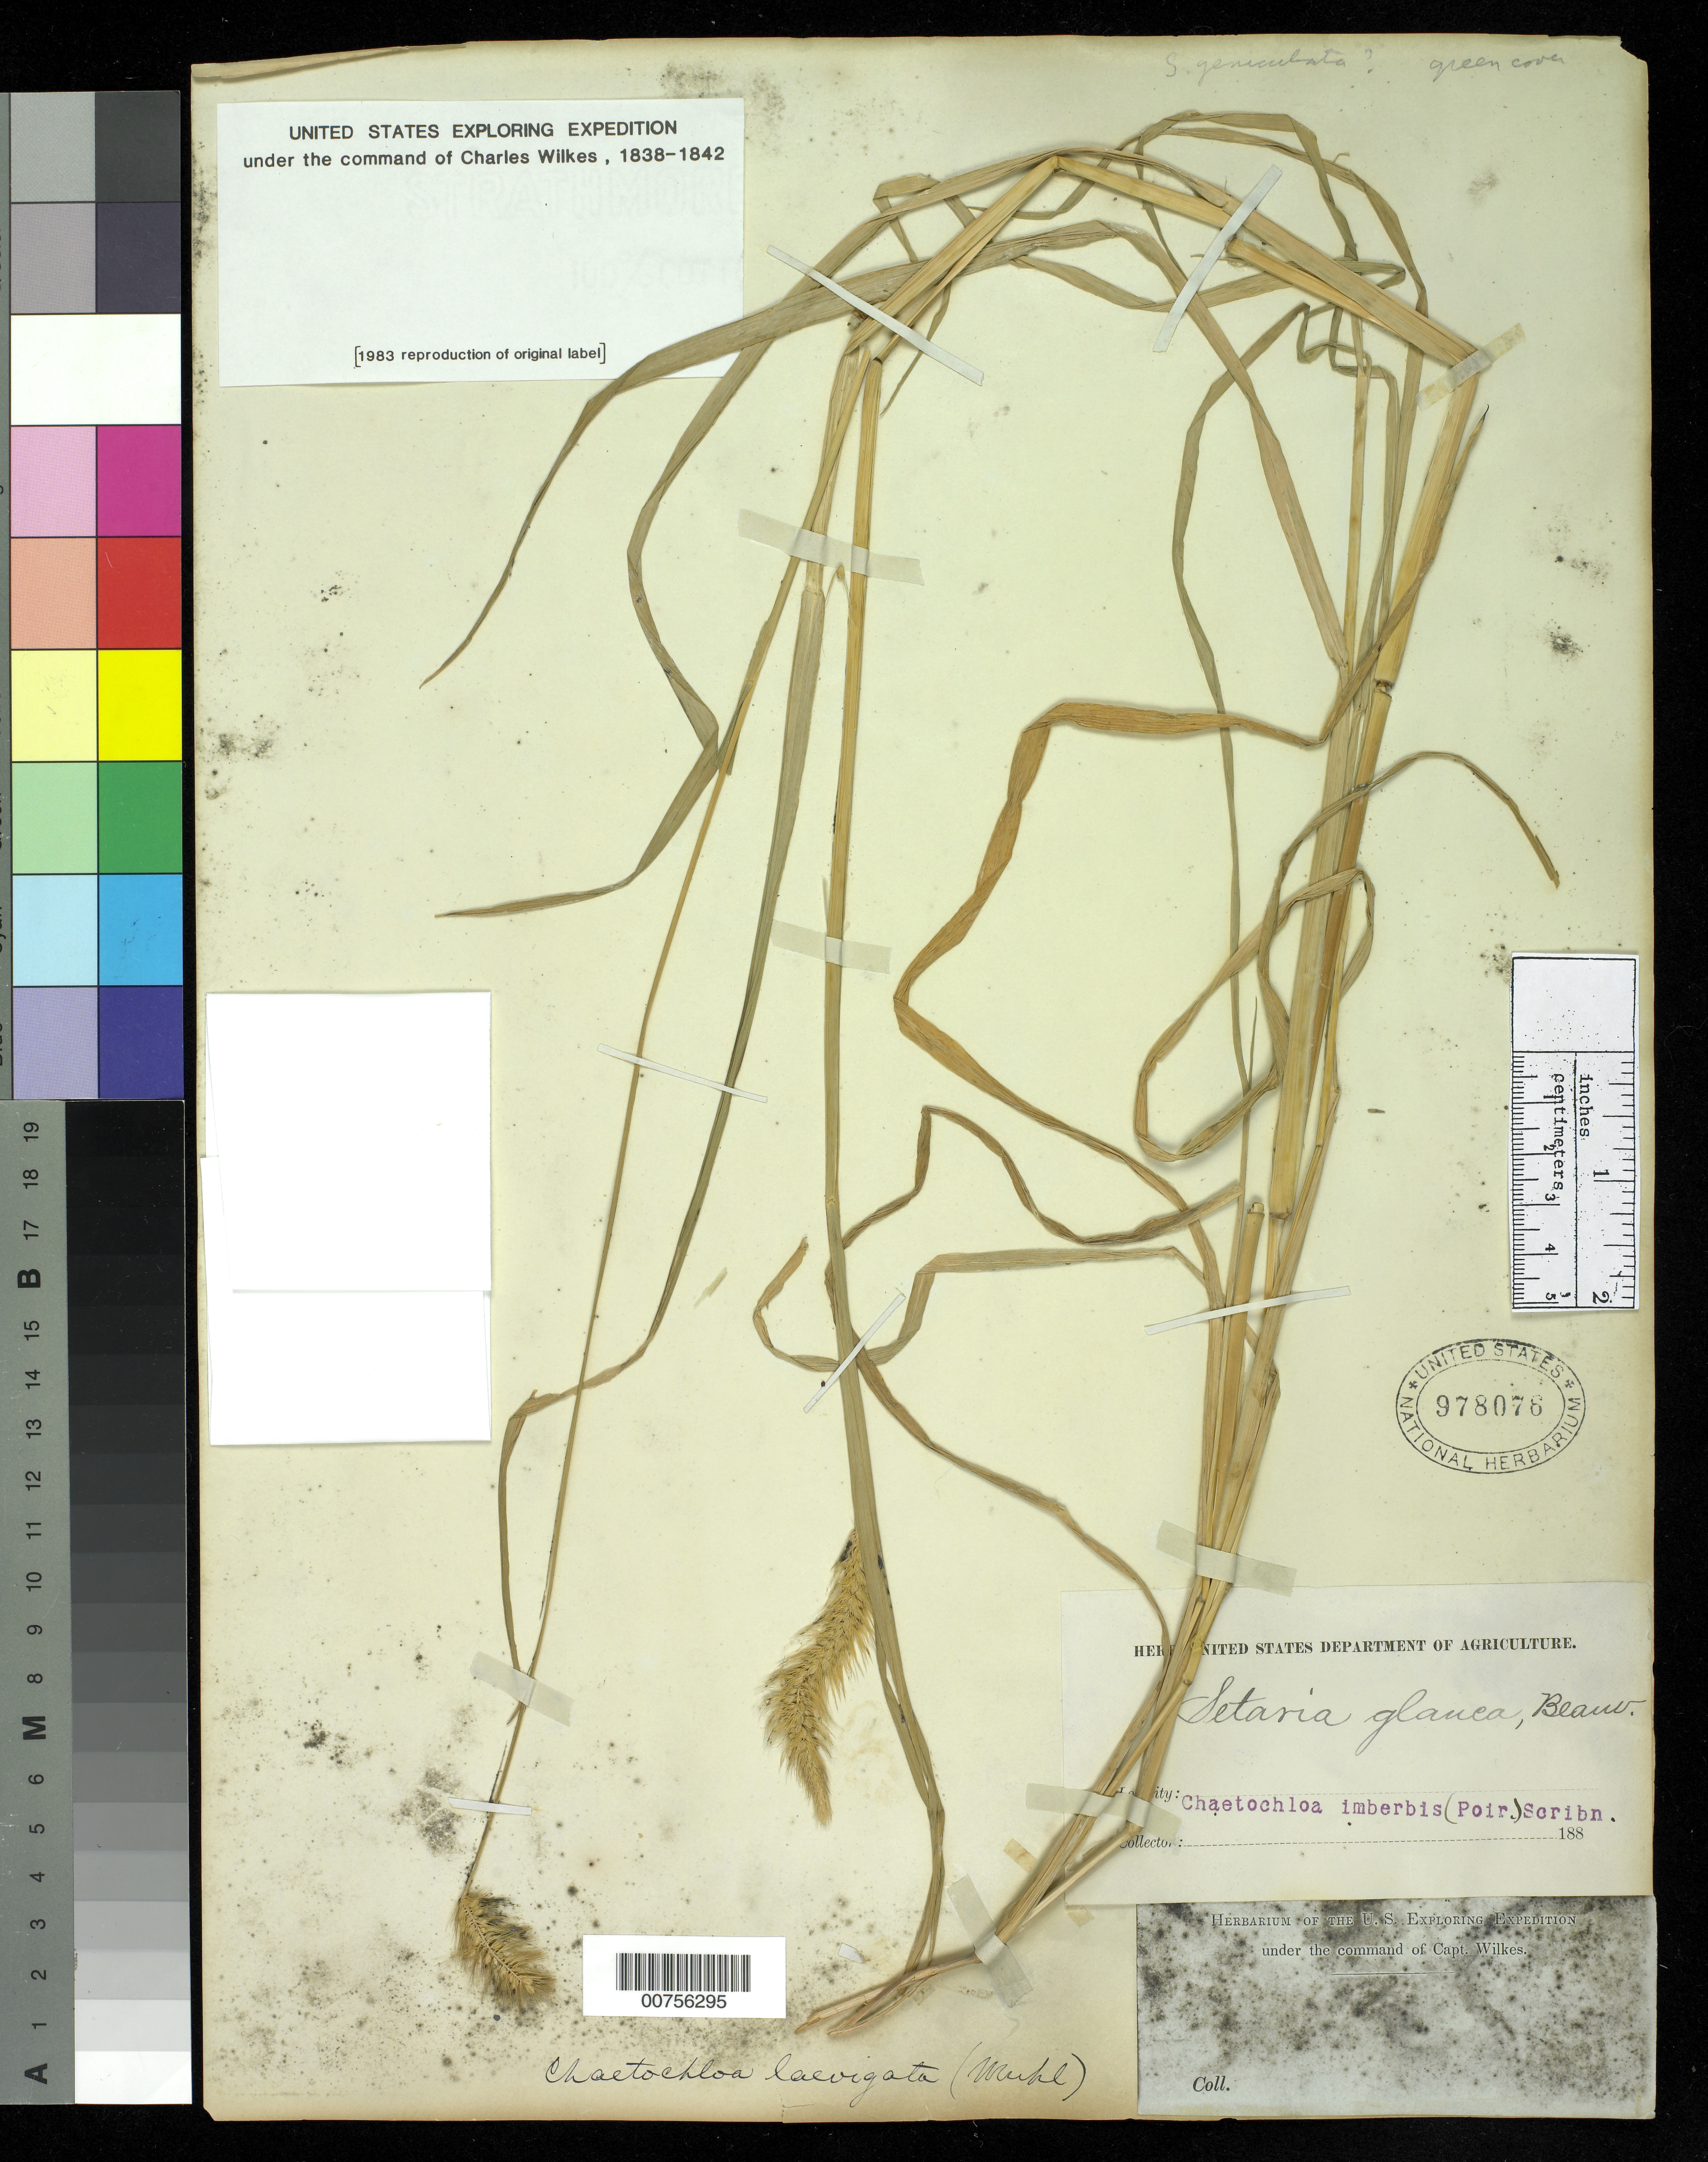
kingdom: Plantae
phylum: Tracheophyta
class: Liliopsida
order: Poales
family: Poaceae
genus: Chaetochloa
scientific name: Chaetochloa laevigata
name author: Scribn.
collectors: Wilkes Explor. Exped.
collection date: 1838/1842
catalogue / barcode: US 978076